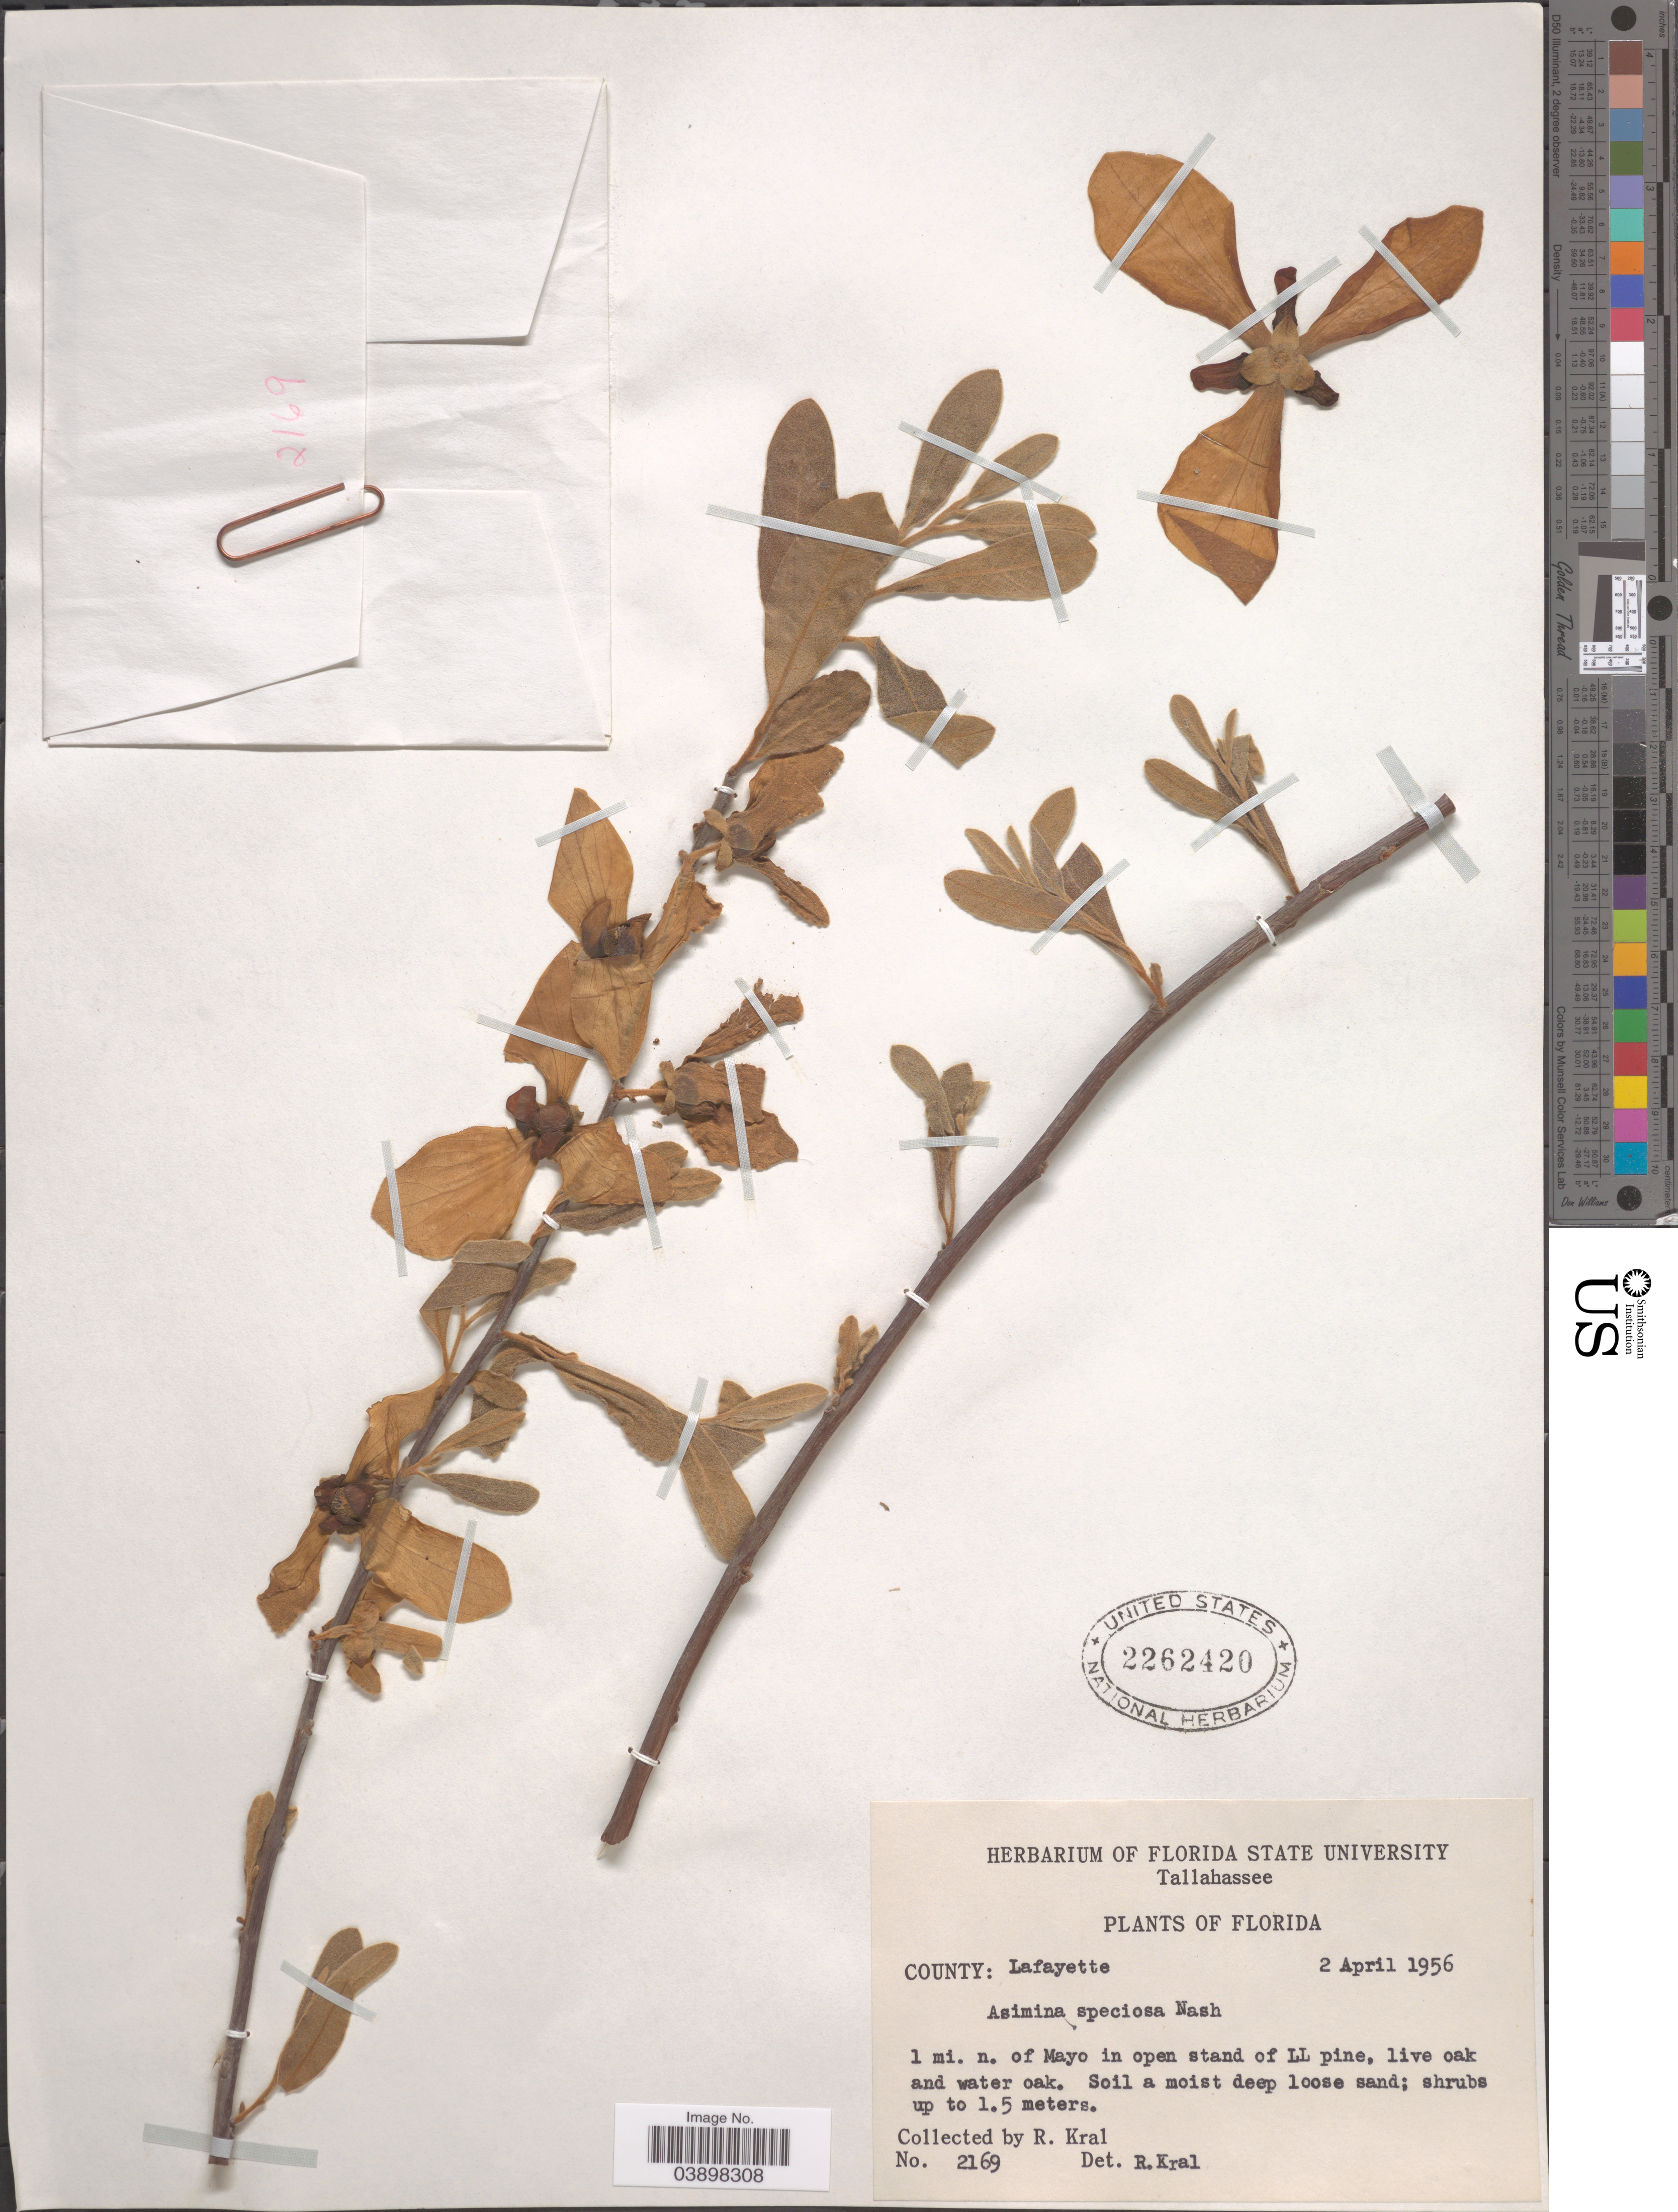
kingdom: Plantae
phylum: Tracheophyta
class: Magnoliopsida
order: Magnoliales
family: Annonaceae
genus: Asimina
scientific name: Asimina speciosa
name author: Nash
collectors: R. Kral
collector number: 2169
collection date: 1956-04-02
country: United States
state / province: Florida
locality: County: Lafayette. 1 mi. n. of Mayo in open stand of LL pine.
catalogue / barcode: US 2262420